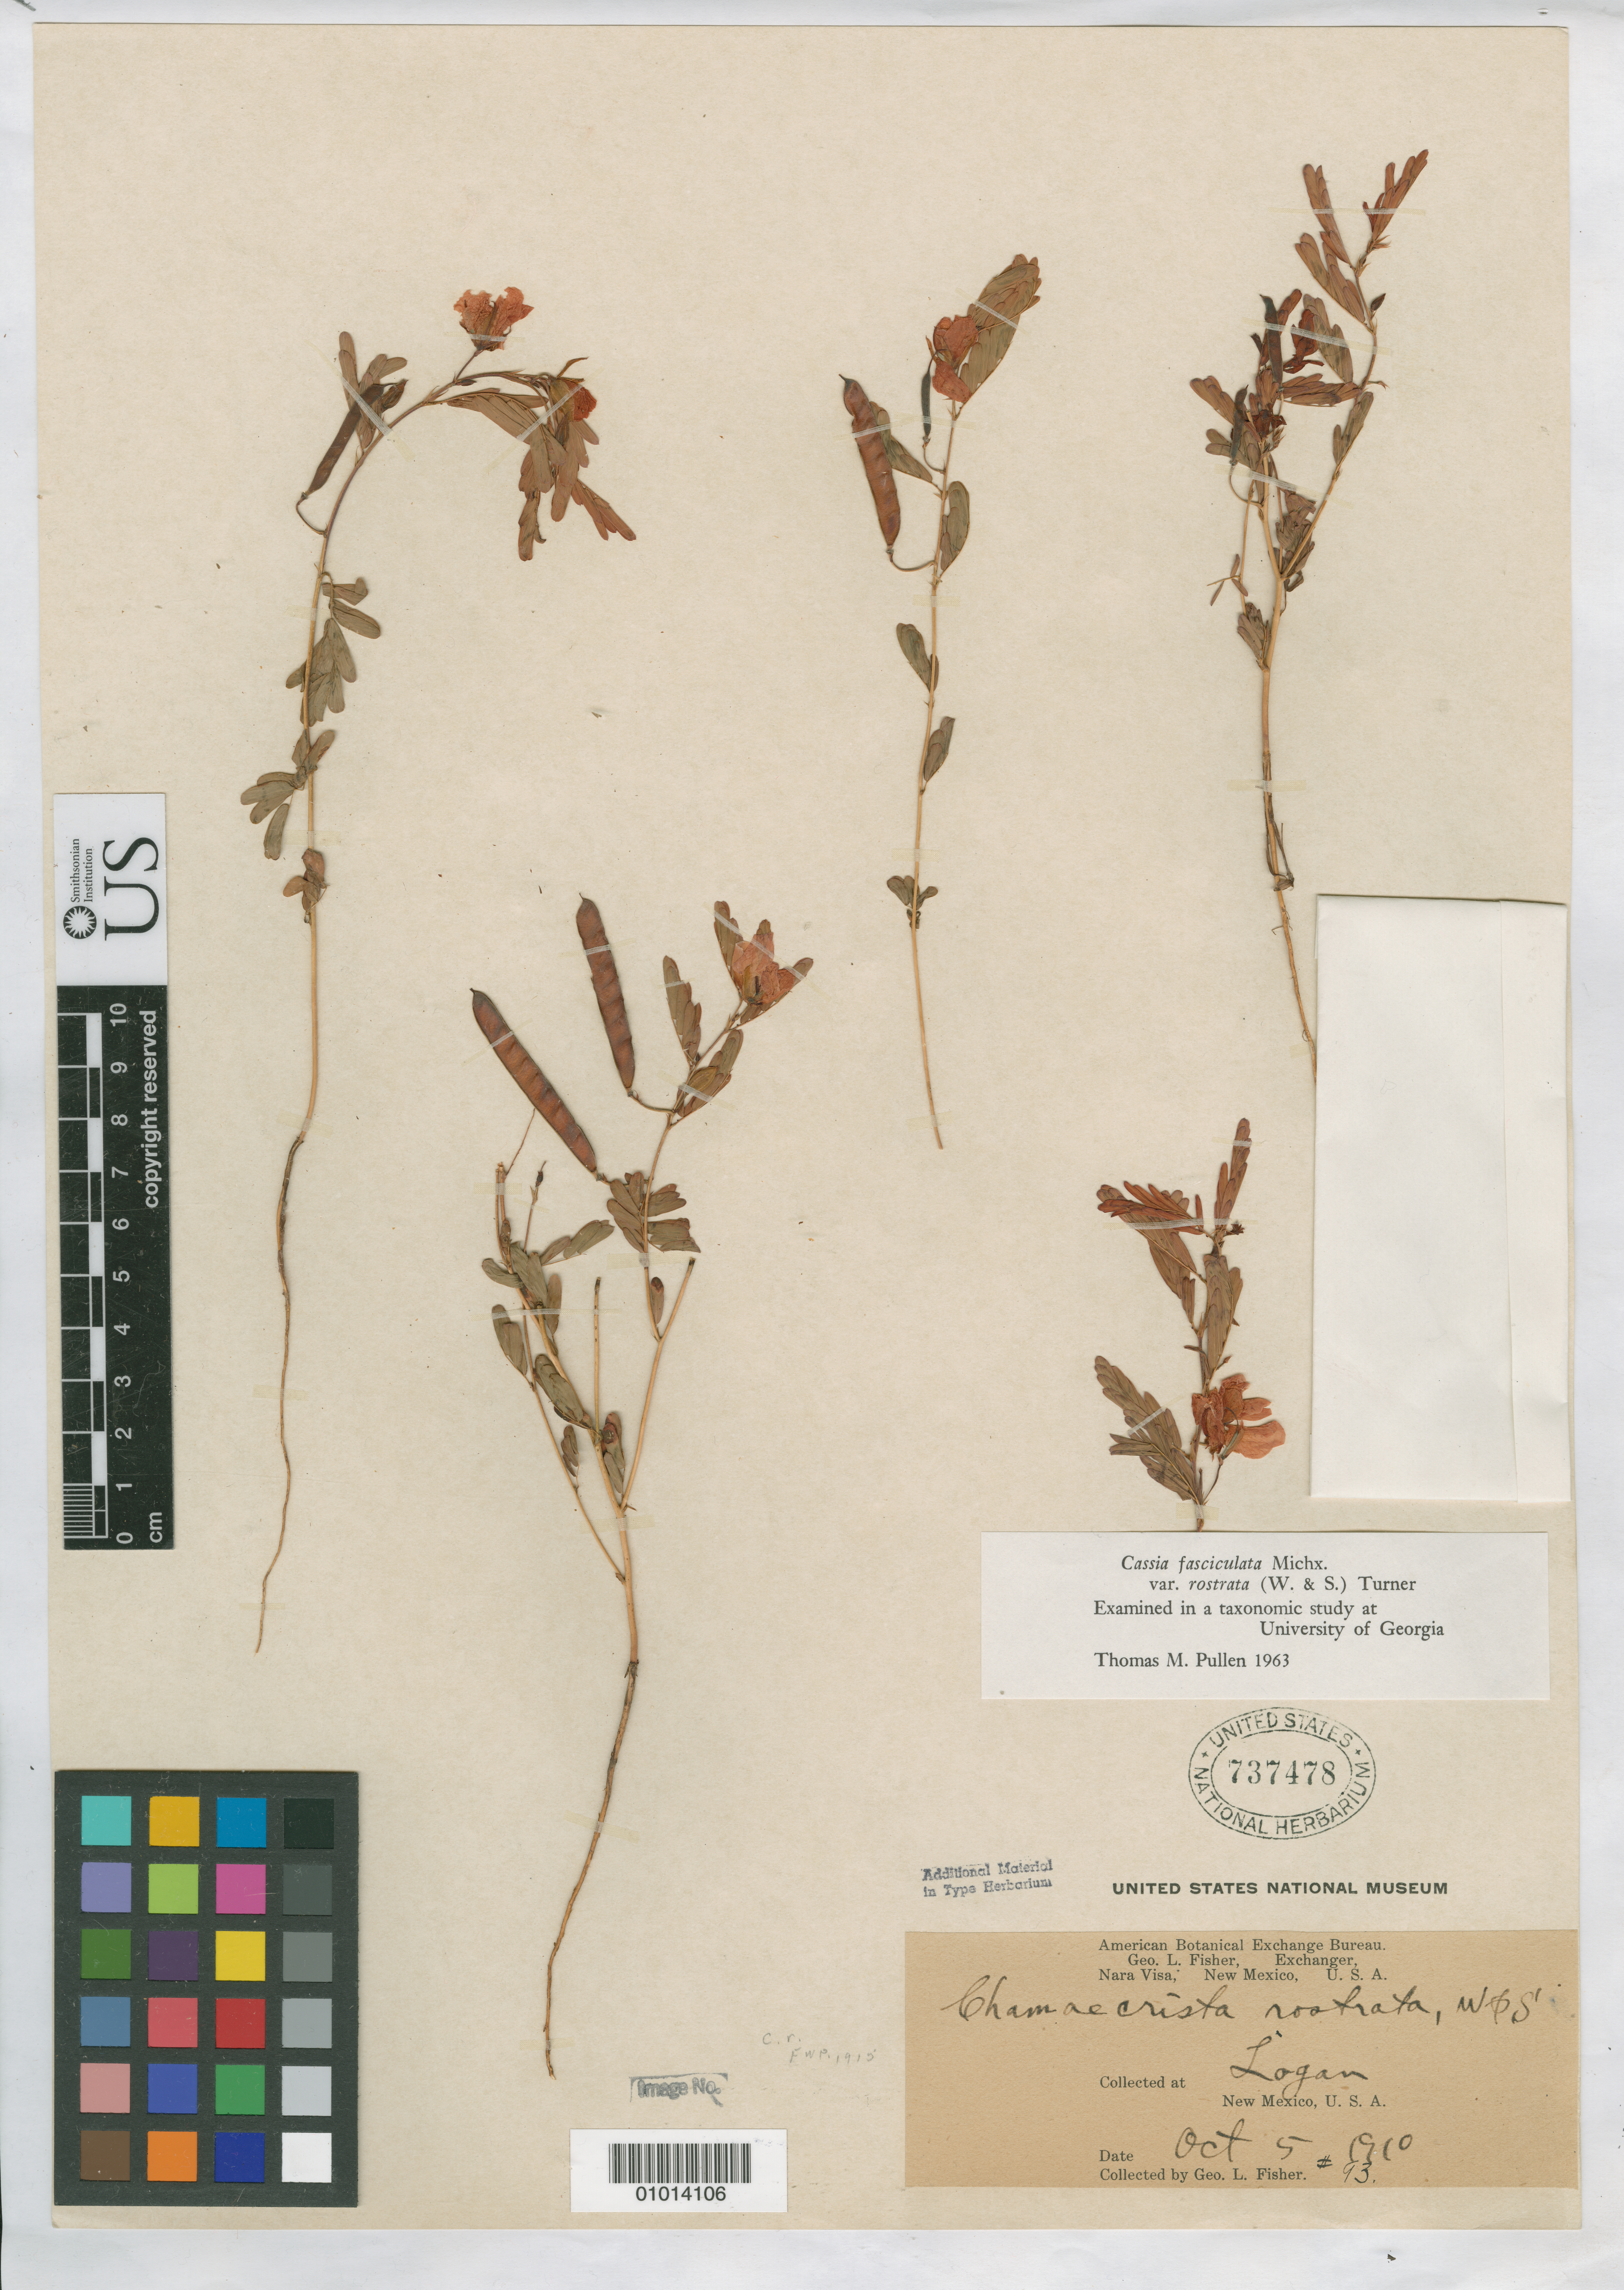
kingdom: Plantae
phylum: Tracheophyta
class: Magnoliopsida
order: Fabales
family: Fabaceae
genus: Chamaecrista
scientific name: Chamaecrista rostrata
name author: Wooton & Standl.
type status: Isotype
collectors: G. L. Fisher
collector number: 93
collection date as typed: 05 Oct 1910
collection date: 1910-10-05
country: United States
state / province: New Mexico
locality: Logan.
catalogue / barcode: US 737478